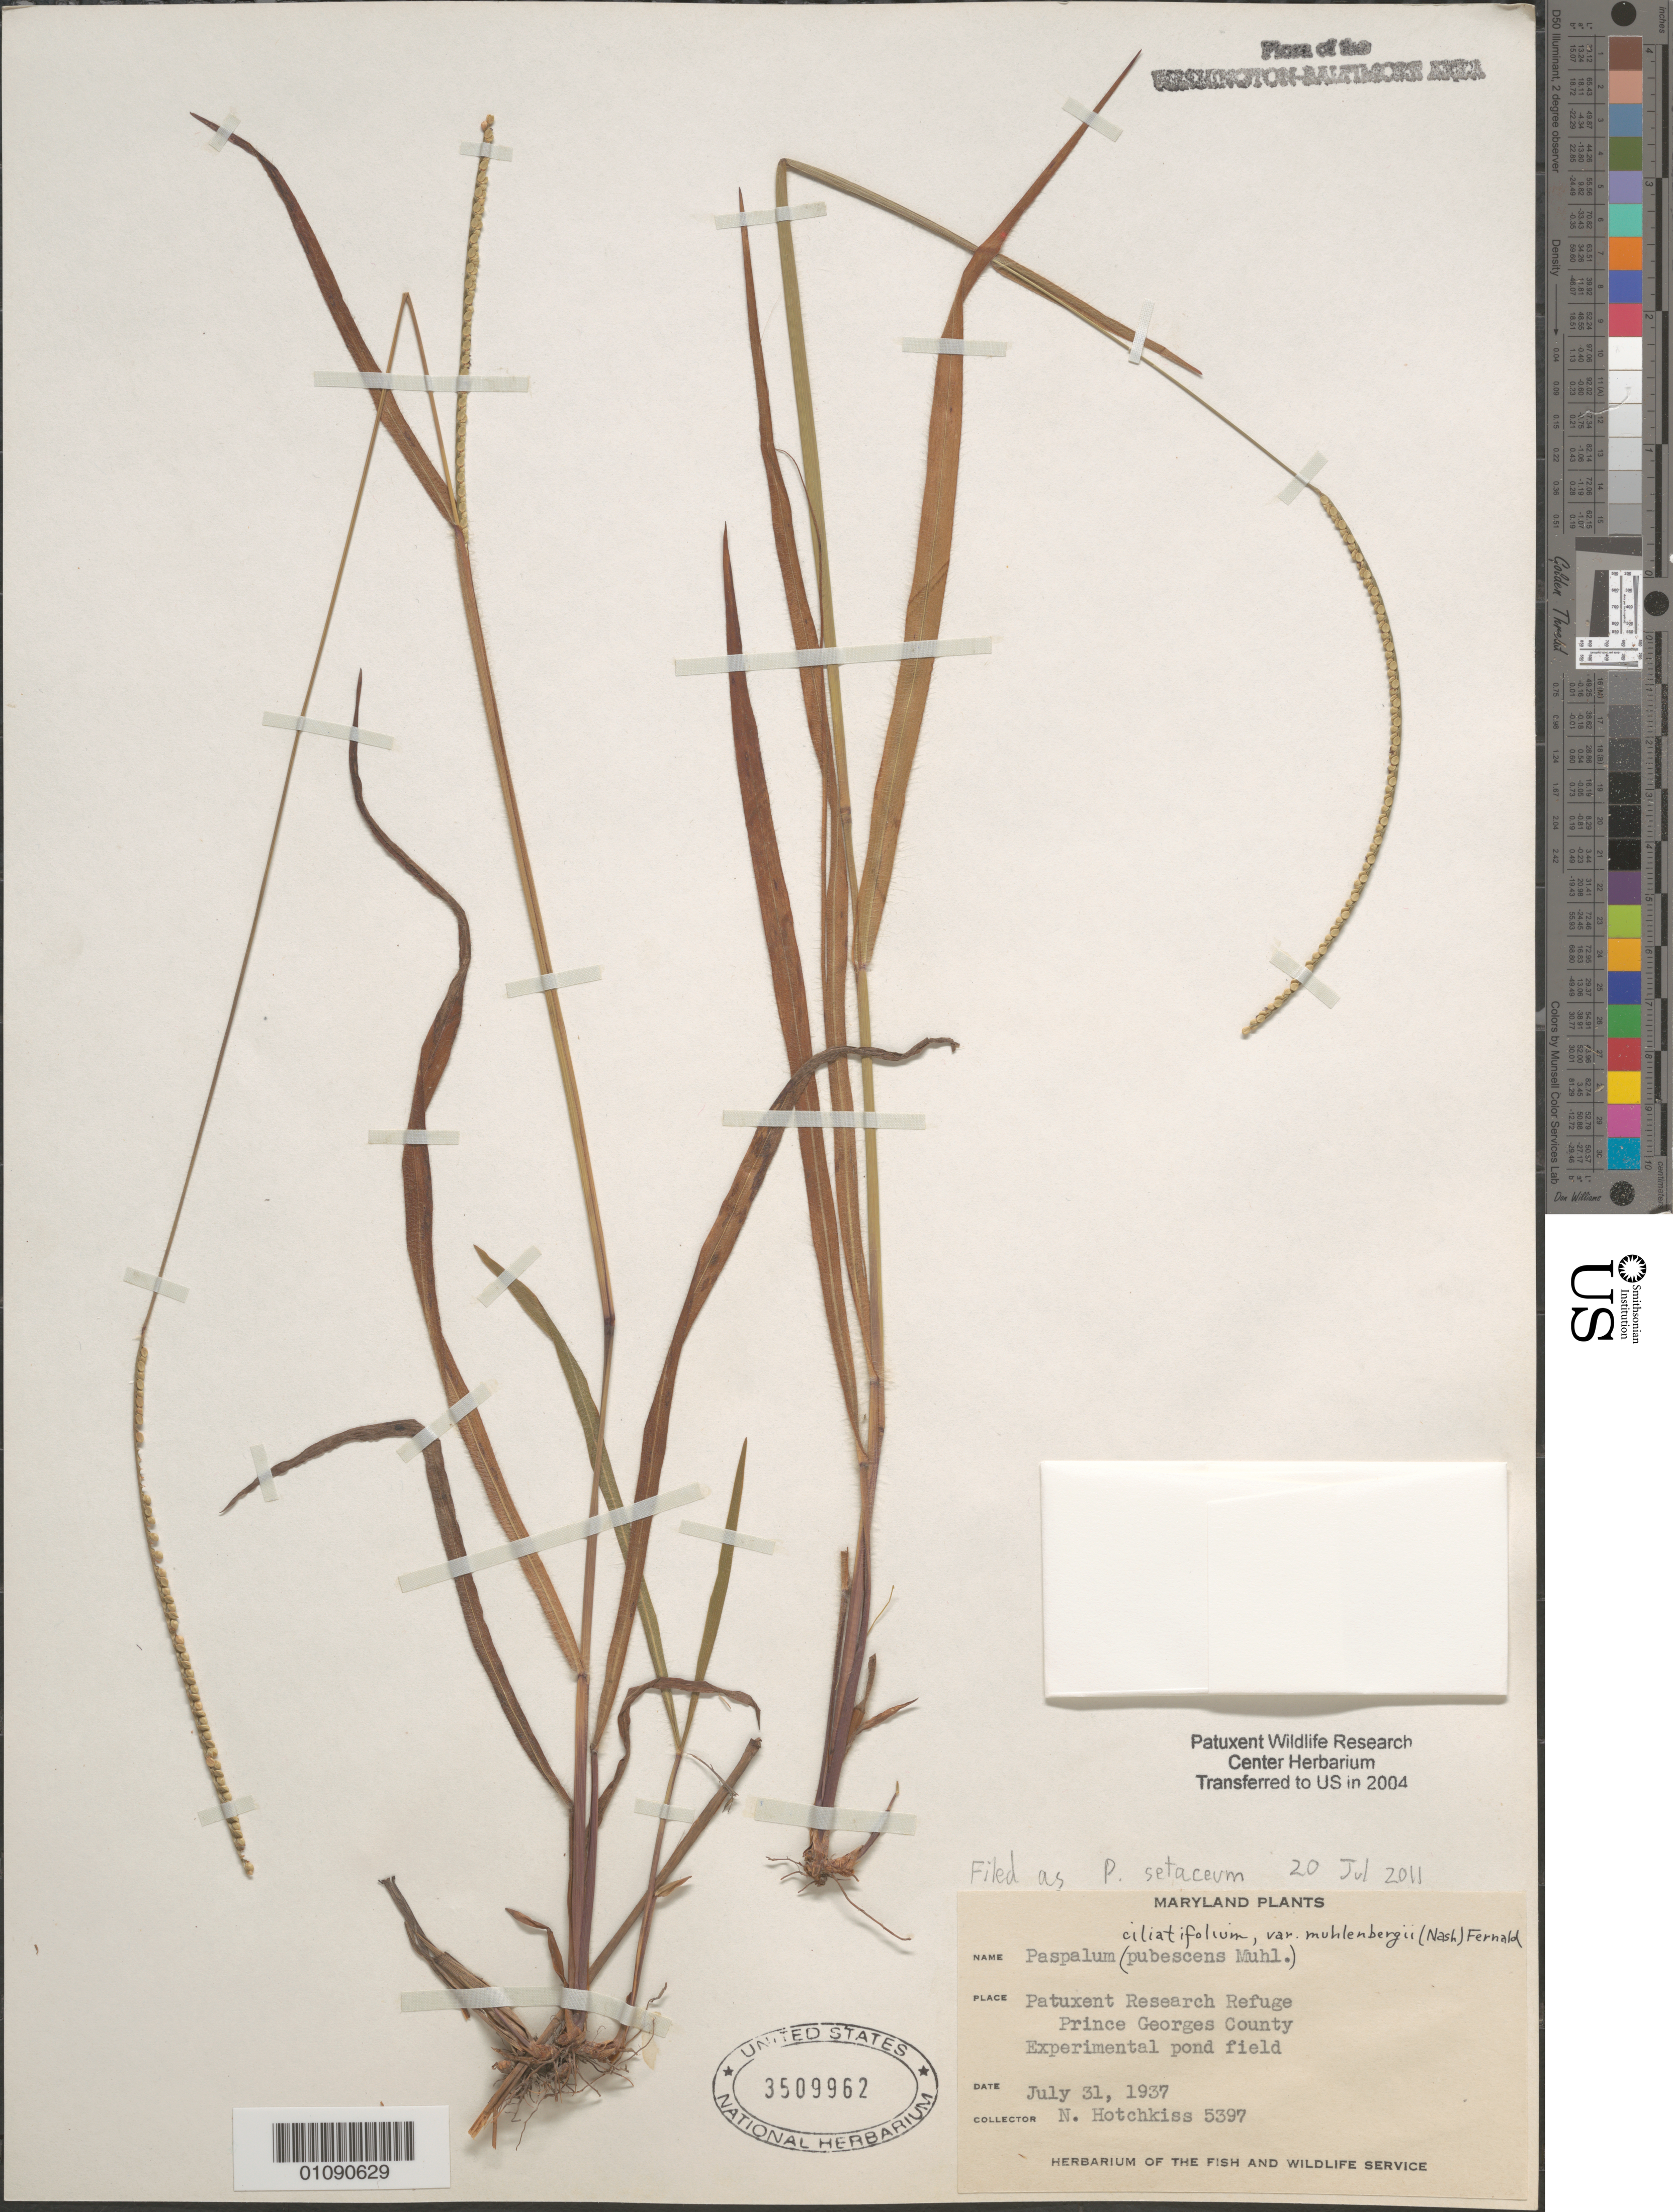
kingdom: Plantae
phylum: Tracheophyta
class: Liliopsida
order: Poales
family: Poaceae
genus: Paspalum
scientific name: Paspalum setaceum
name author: Michx.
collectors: N. Hotchkiss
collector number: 5397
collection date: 1937-07-31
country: United States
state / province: Maryland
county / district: Prince George's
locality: Patuxent Wildlife Refuge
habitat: Experimental pond field.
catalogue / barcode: US 3509962